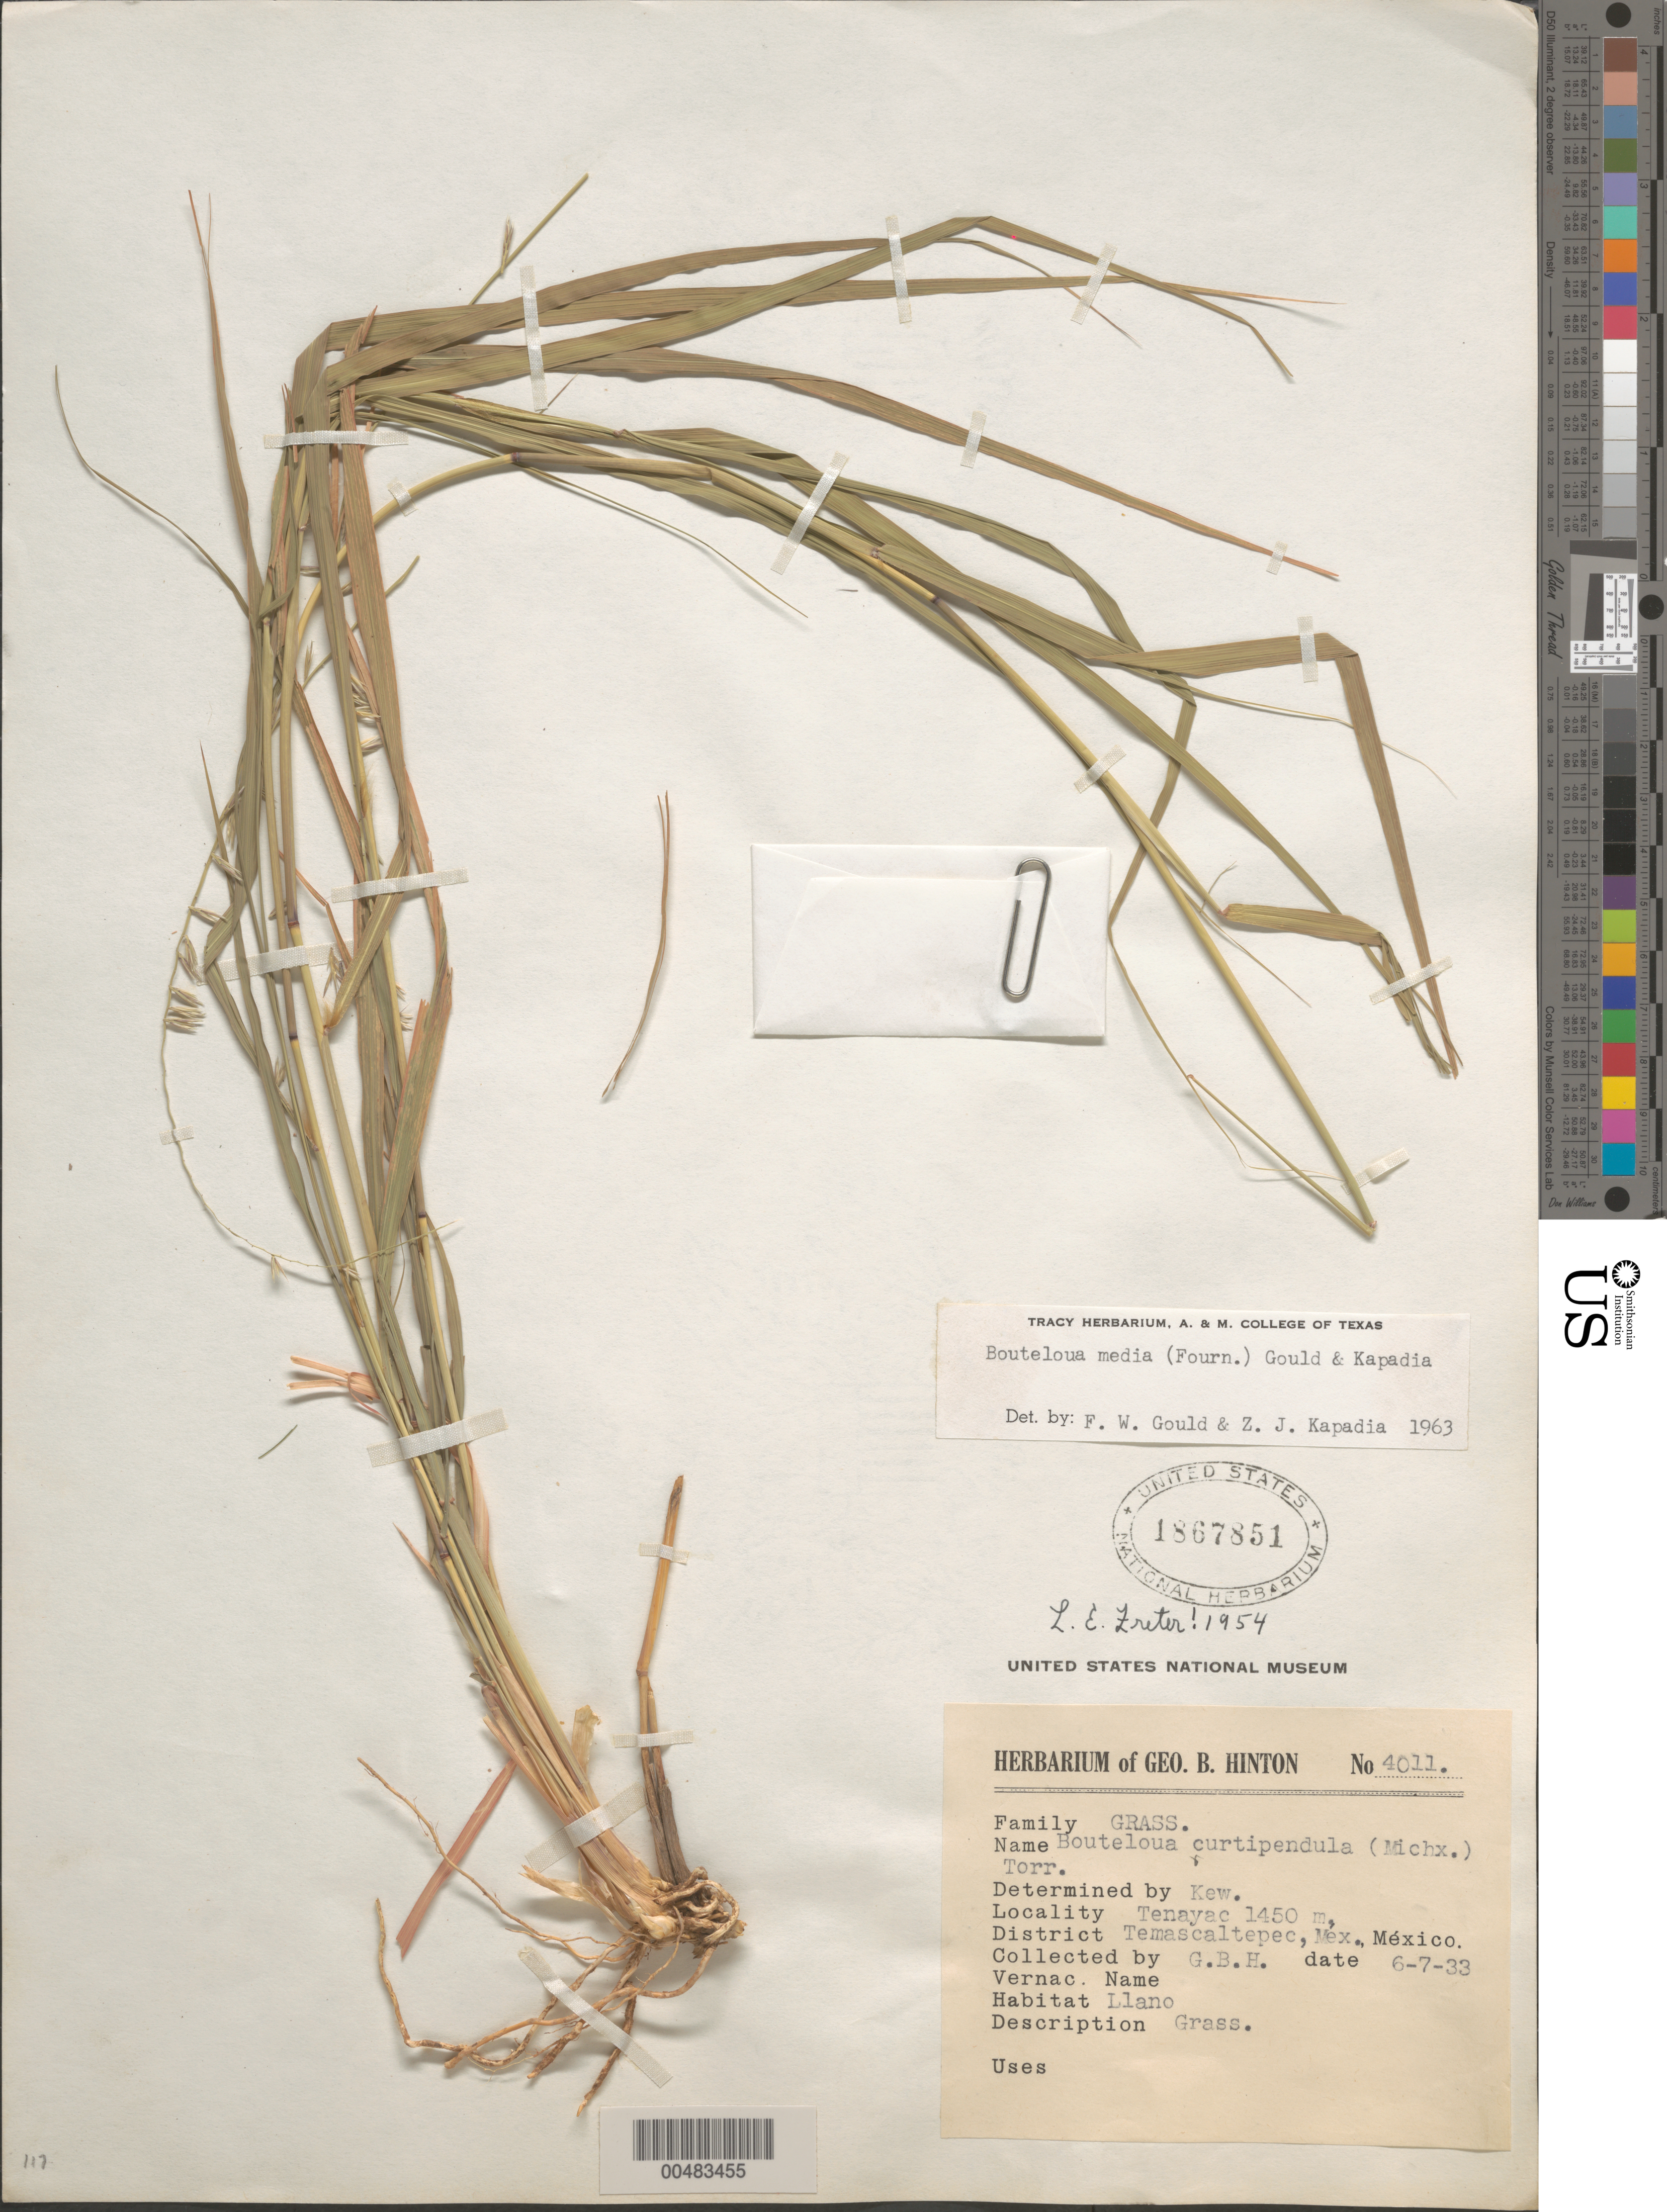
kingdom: Plantae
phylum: Tracheophyta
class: Liliopsida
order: Poales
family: Poaceae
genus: Bouteloua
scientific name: Bouteloua media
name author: (E. Fourn.) Gould & Kapadia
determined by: Gould, F. W.; Kapadia, Zarir J.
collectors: G. B. Hinton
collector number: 4011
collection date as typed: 7 Jun 1933 or 6 Jul 1933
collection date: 1933-06-07 or 1933-07-06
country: Mexico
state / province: México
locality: Temascaltepec Dist, Tenayac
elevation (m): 1450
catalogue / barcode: US 1867851